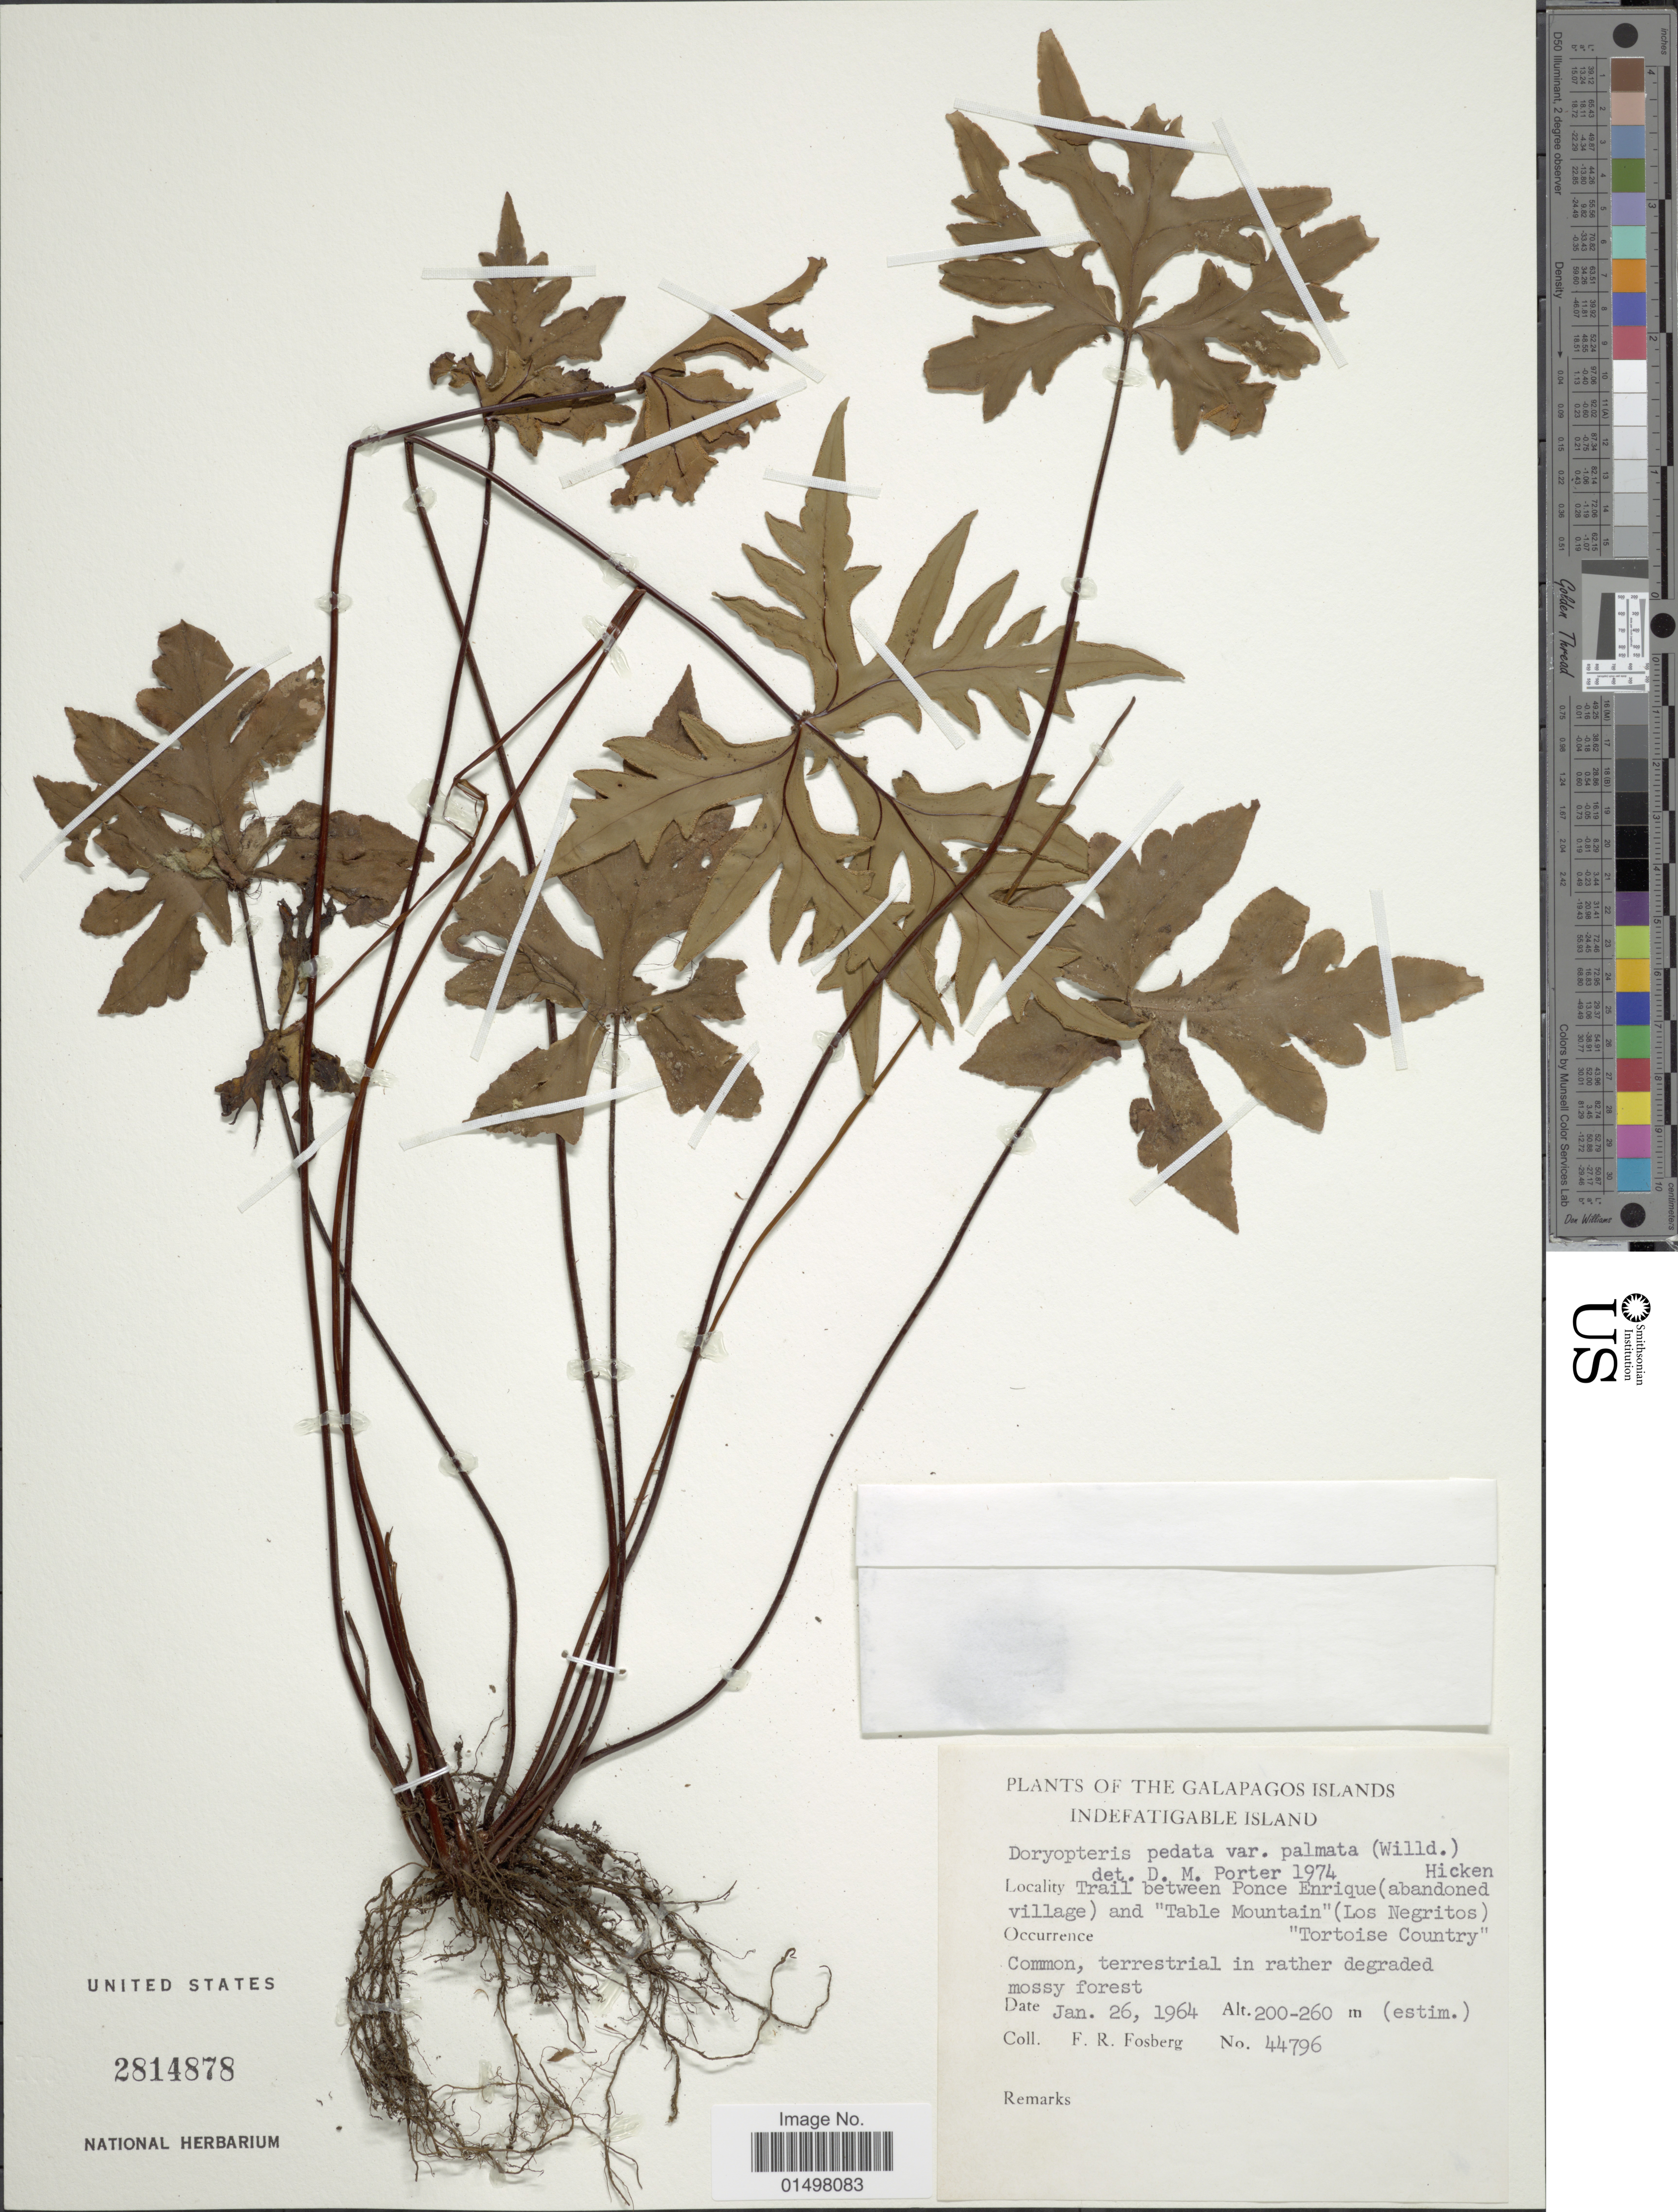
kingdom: Plantae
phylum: Tracheophyta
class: Polypodiopsida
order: Polypodiales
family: Pteridaceae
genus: Doryopteris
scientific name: Doryopteris pedata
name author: (L.) Fée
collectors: F. R. Fosberg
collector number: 44796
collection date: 1964-01-26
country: Ecuador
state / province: Colón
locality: Galapagos Islands. Indefatigable Island. Trail between Ponce Enrique (abandoned village) and 'Table Mountain' (Los Negritos) 'Tortoise Country'.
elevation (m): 200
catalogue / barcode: US 2814878